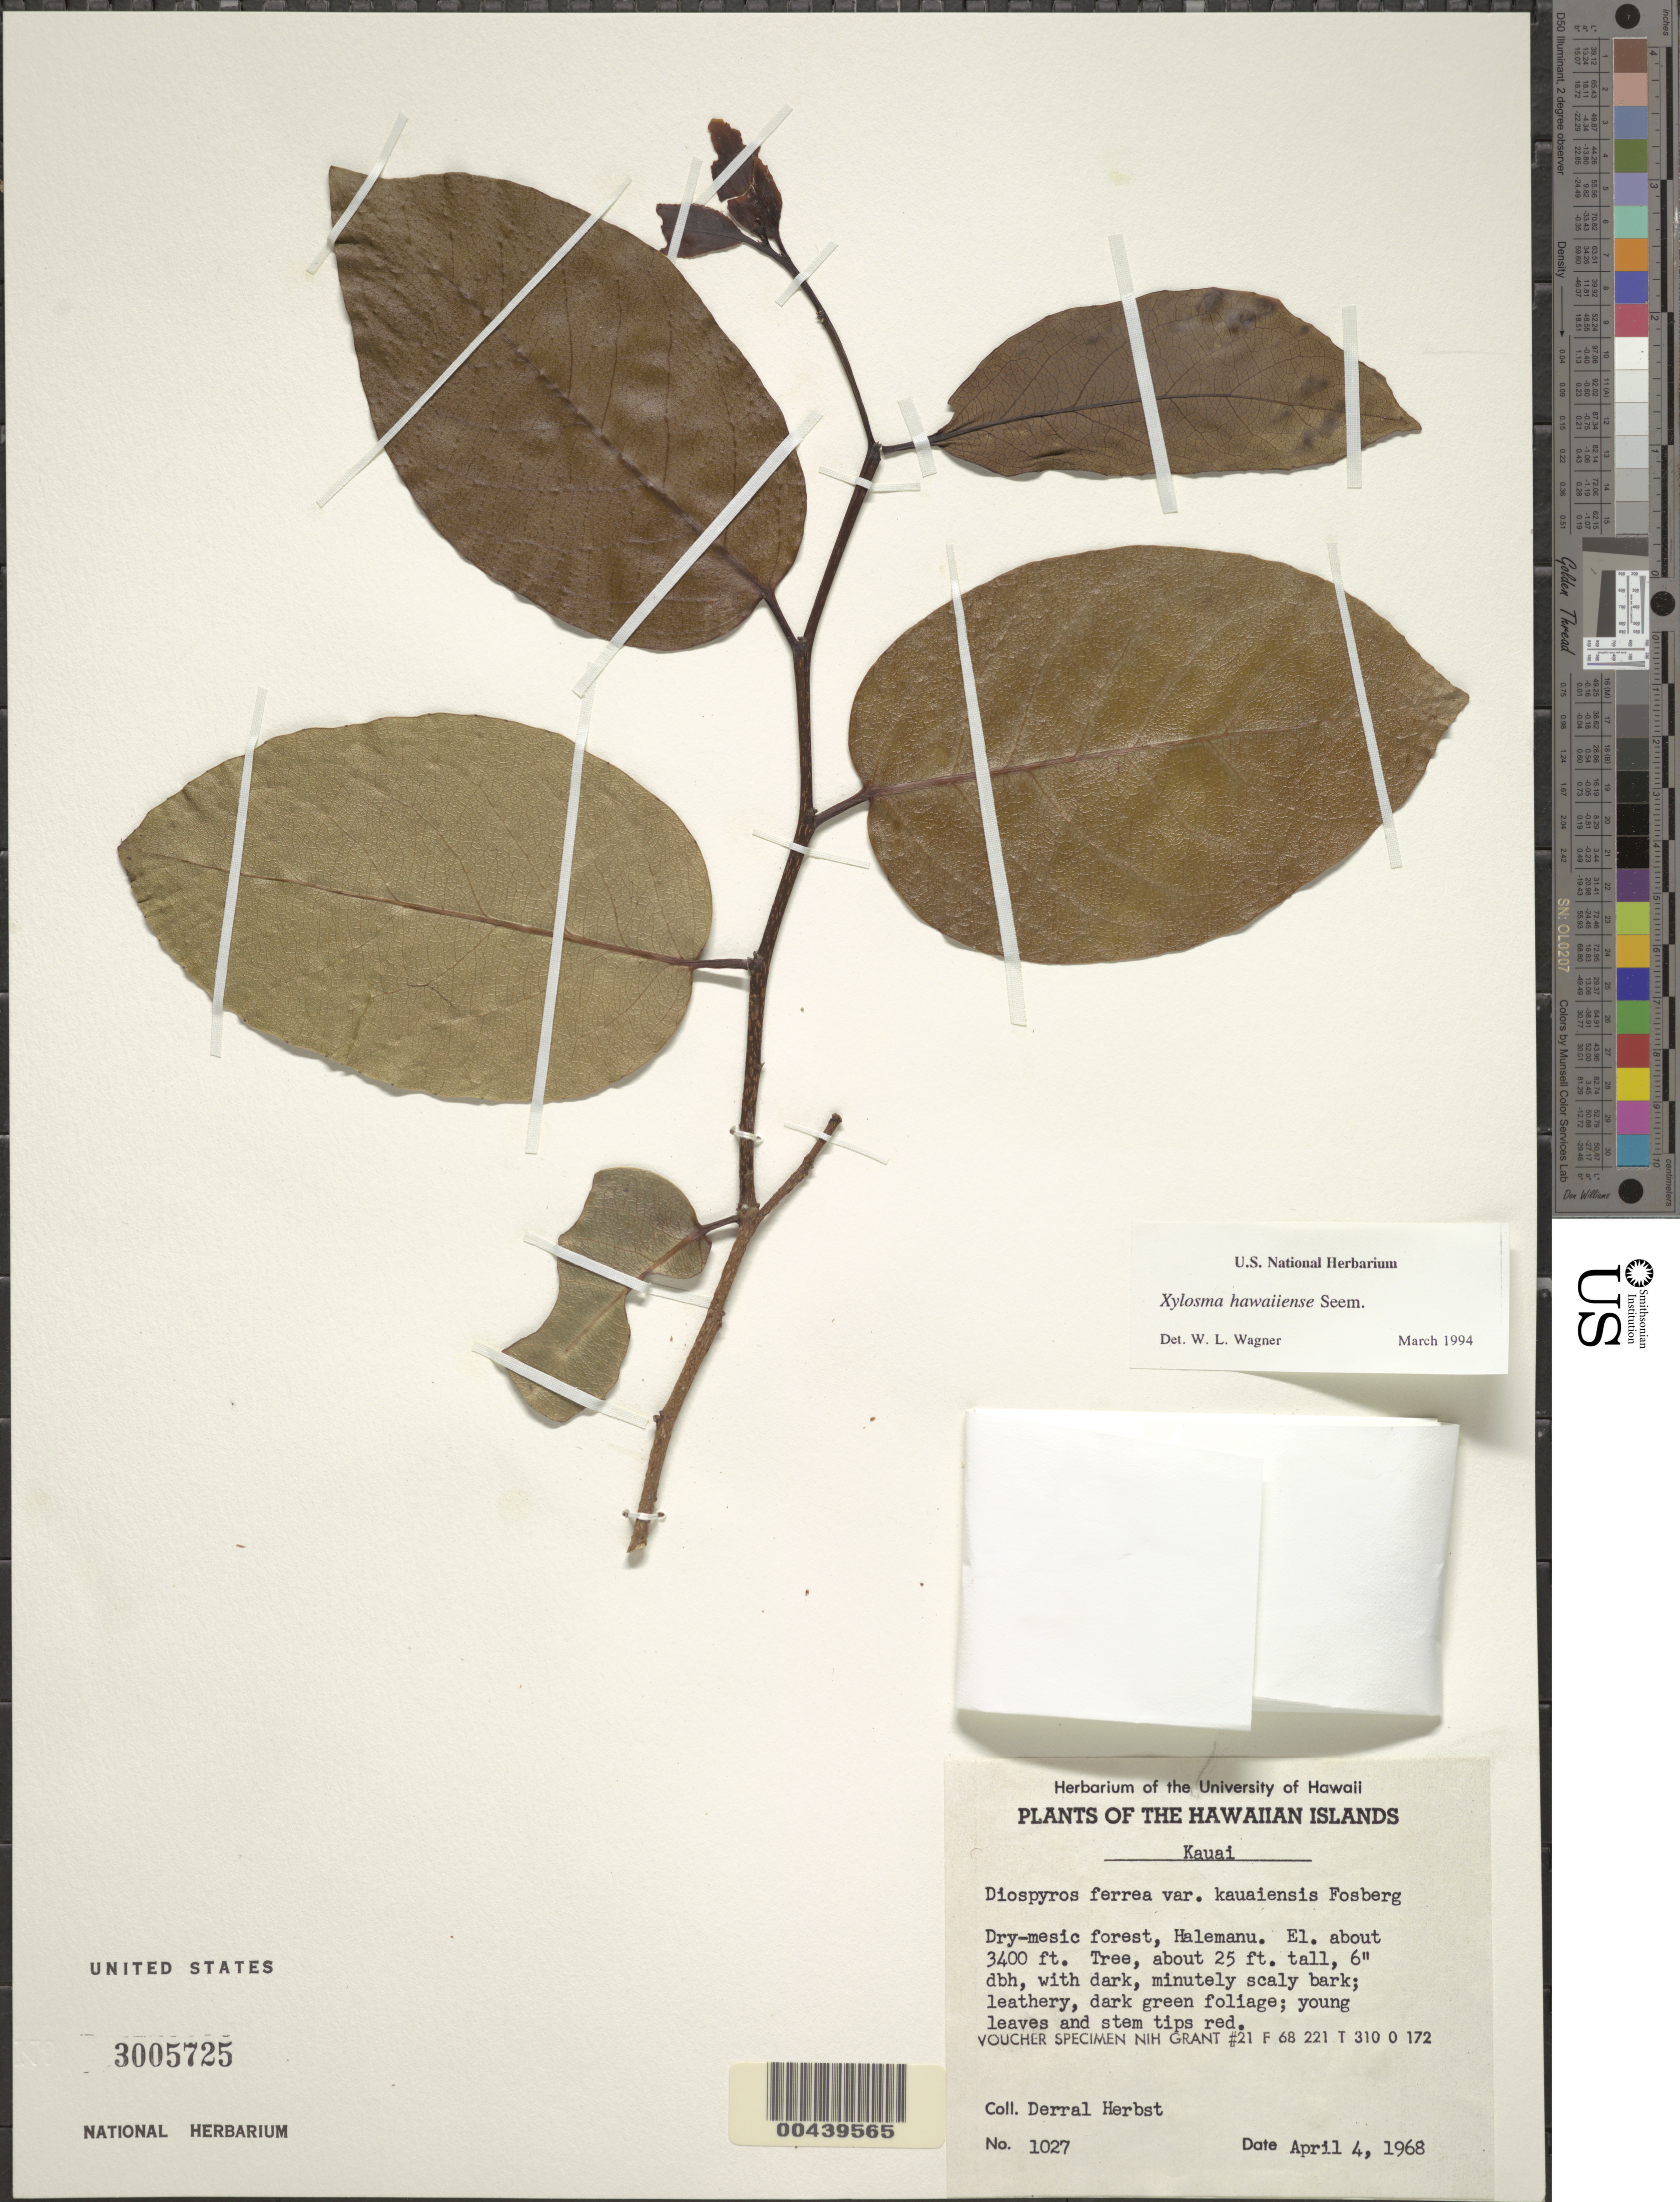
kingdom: Plantae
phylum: Tracheophyta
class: Magnoliopsida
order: Malpighiales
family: Salicaceae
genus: Xylosma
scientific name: Xylosma hawaiensis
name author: Seem.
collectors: D. R. Herbst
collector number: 1027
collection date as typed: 4 Apr 1968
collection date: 1968-04-04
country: United States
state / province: Hawaii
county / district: Kauai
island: Kaua'i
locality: Dry-mesic forest, Halemanu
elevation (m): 1036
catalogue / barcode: US 3005725